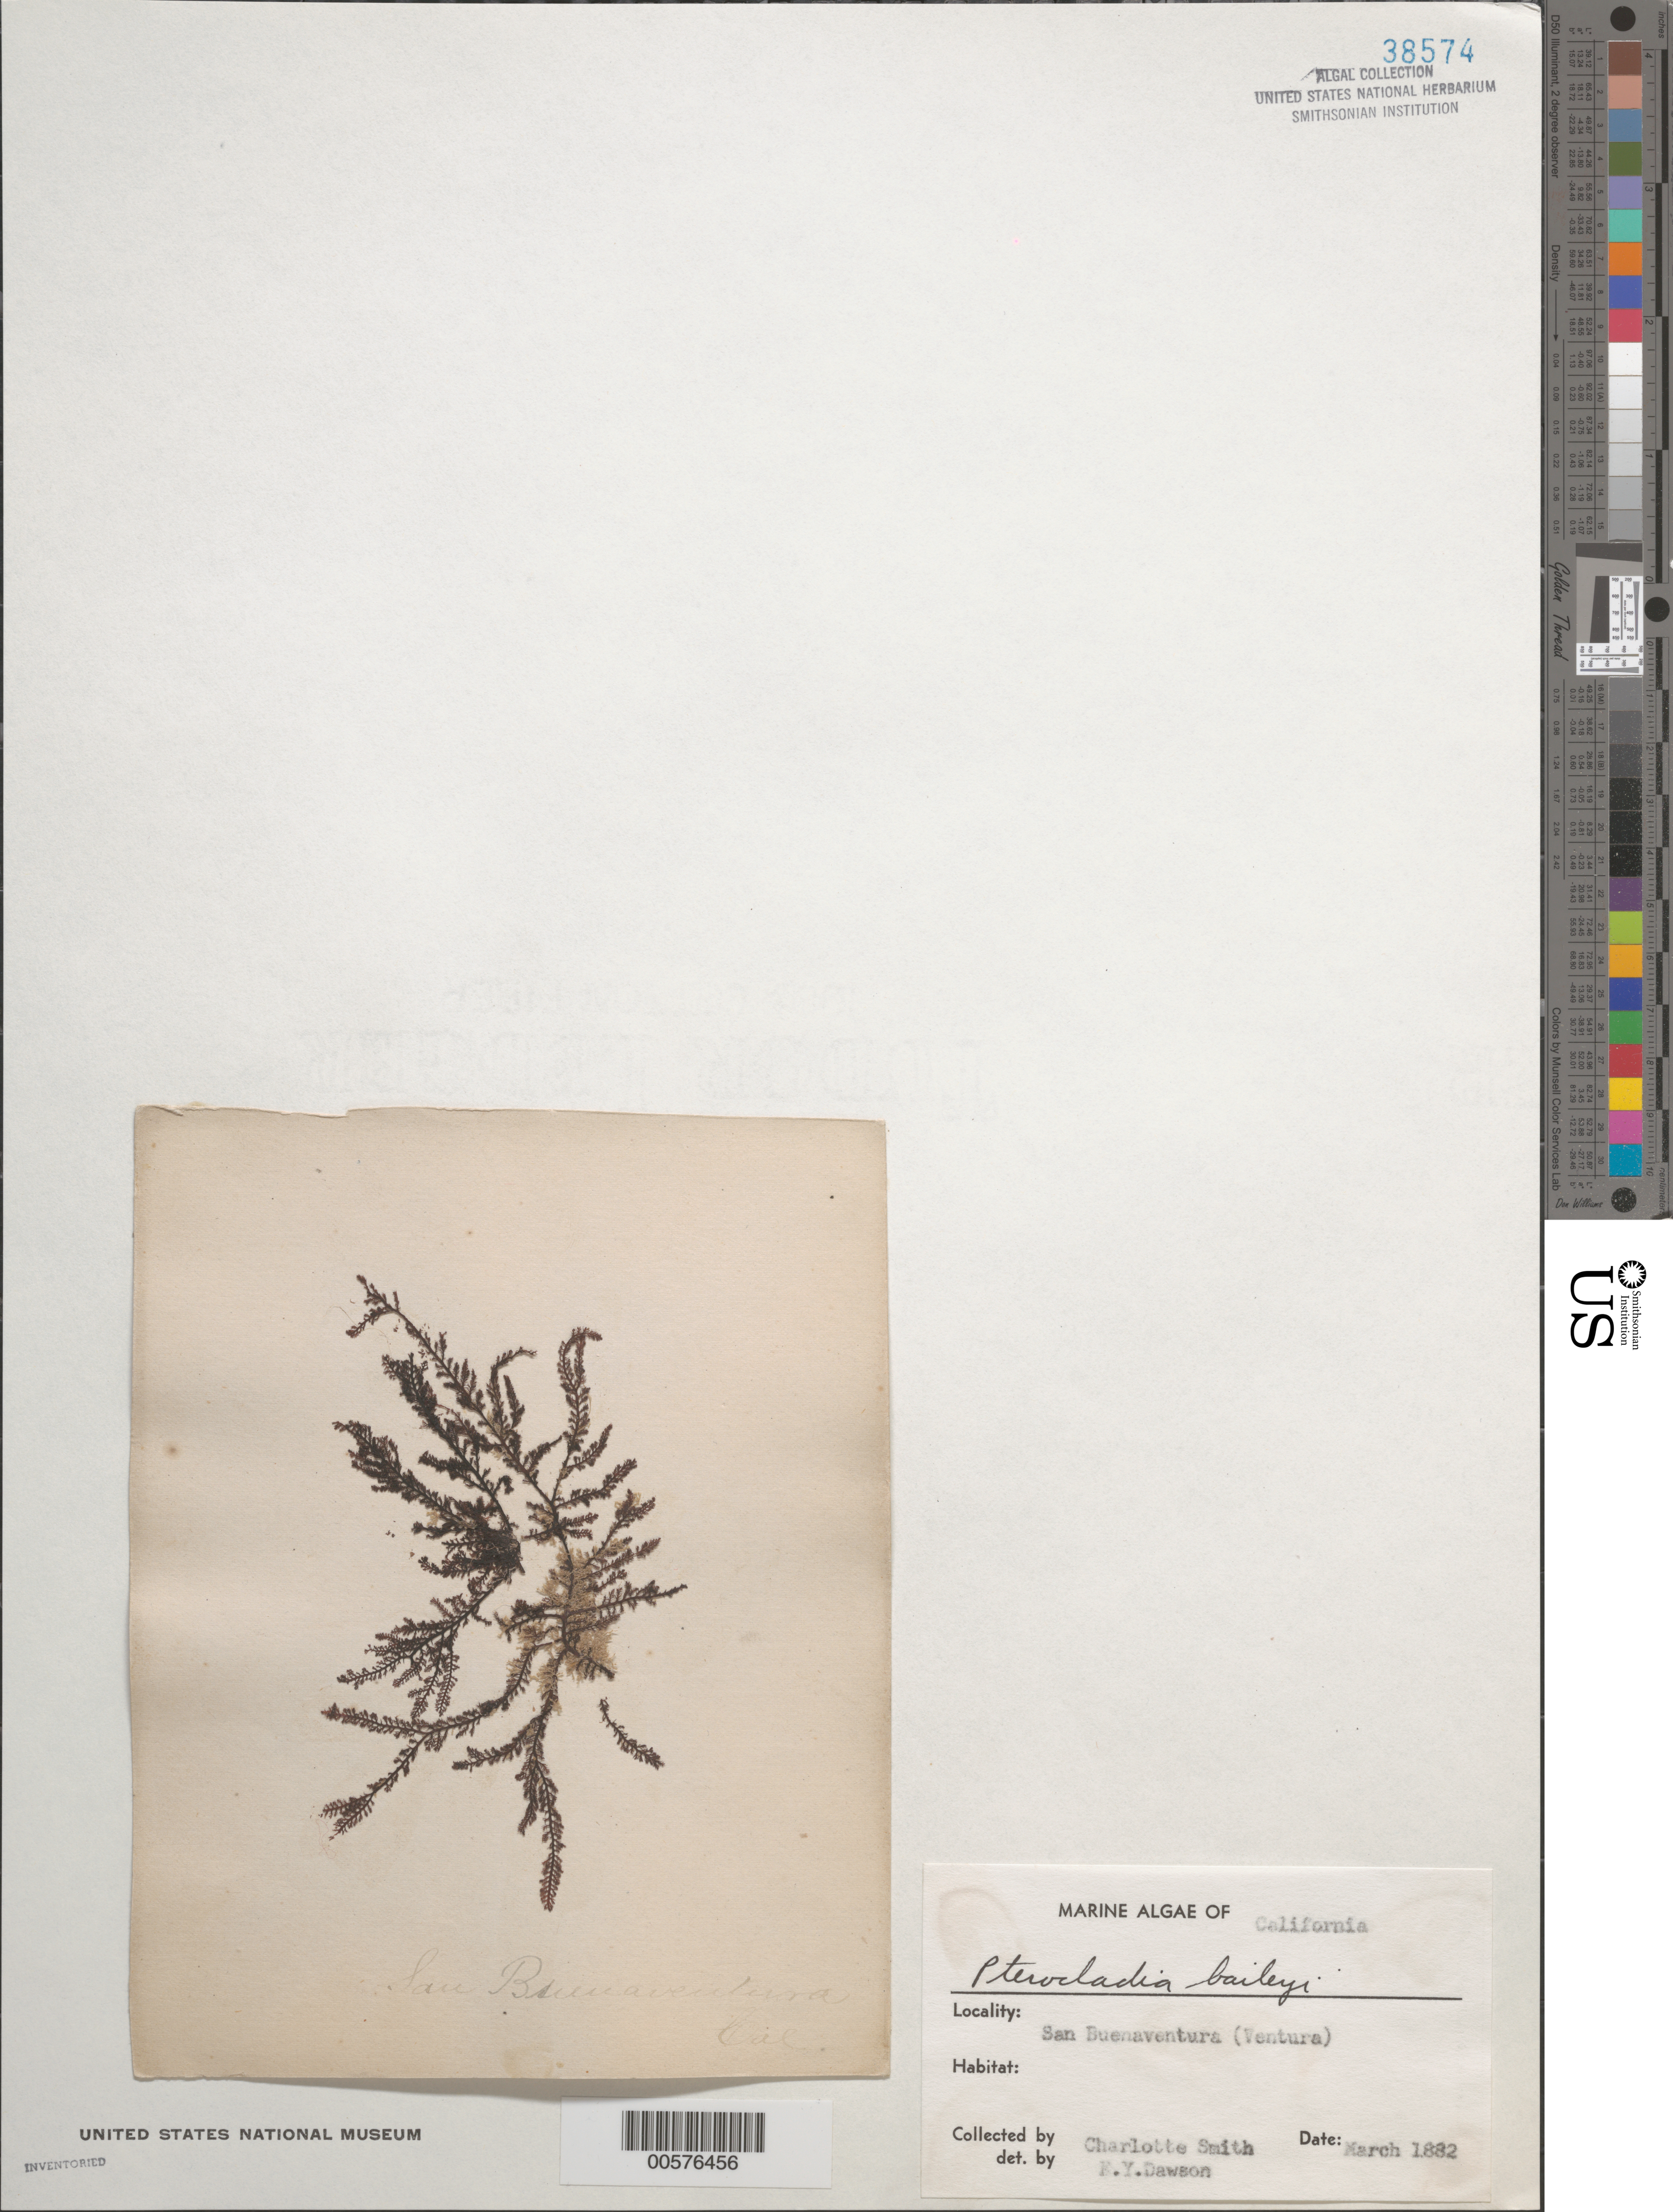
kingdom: Plantae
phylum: Rhodophyta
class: Florideophyceae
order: Gelidiales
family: Pterocladiaceae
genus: Pterocladia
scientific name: Pterocladia baileyi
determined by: Dawson, E. Y.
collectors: C. Smith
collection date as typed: Mar 1882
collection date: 1882-03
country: United States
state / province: California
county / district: Ventura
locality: San Buenaventura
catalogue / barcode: US 38574